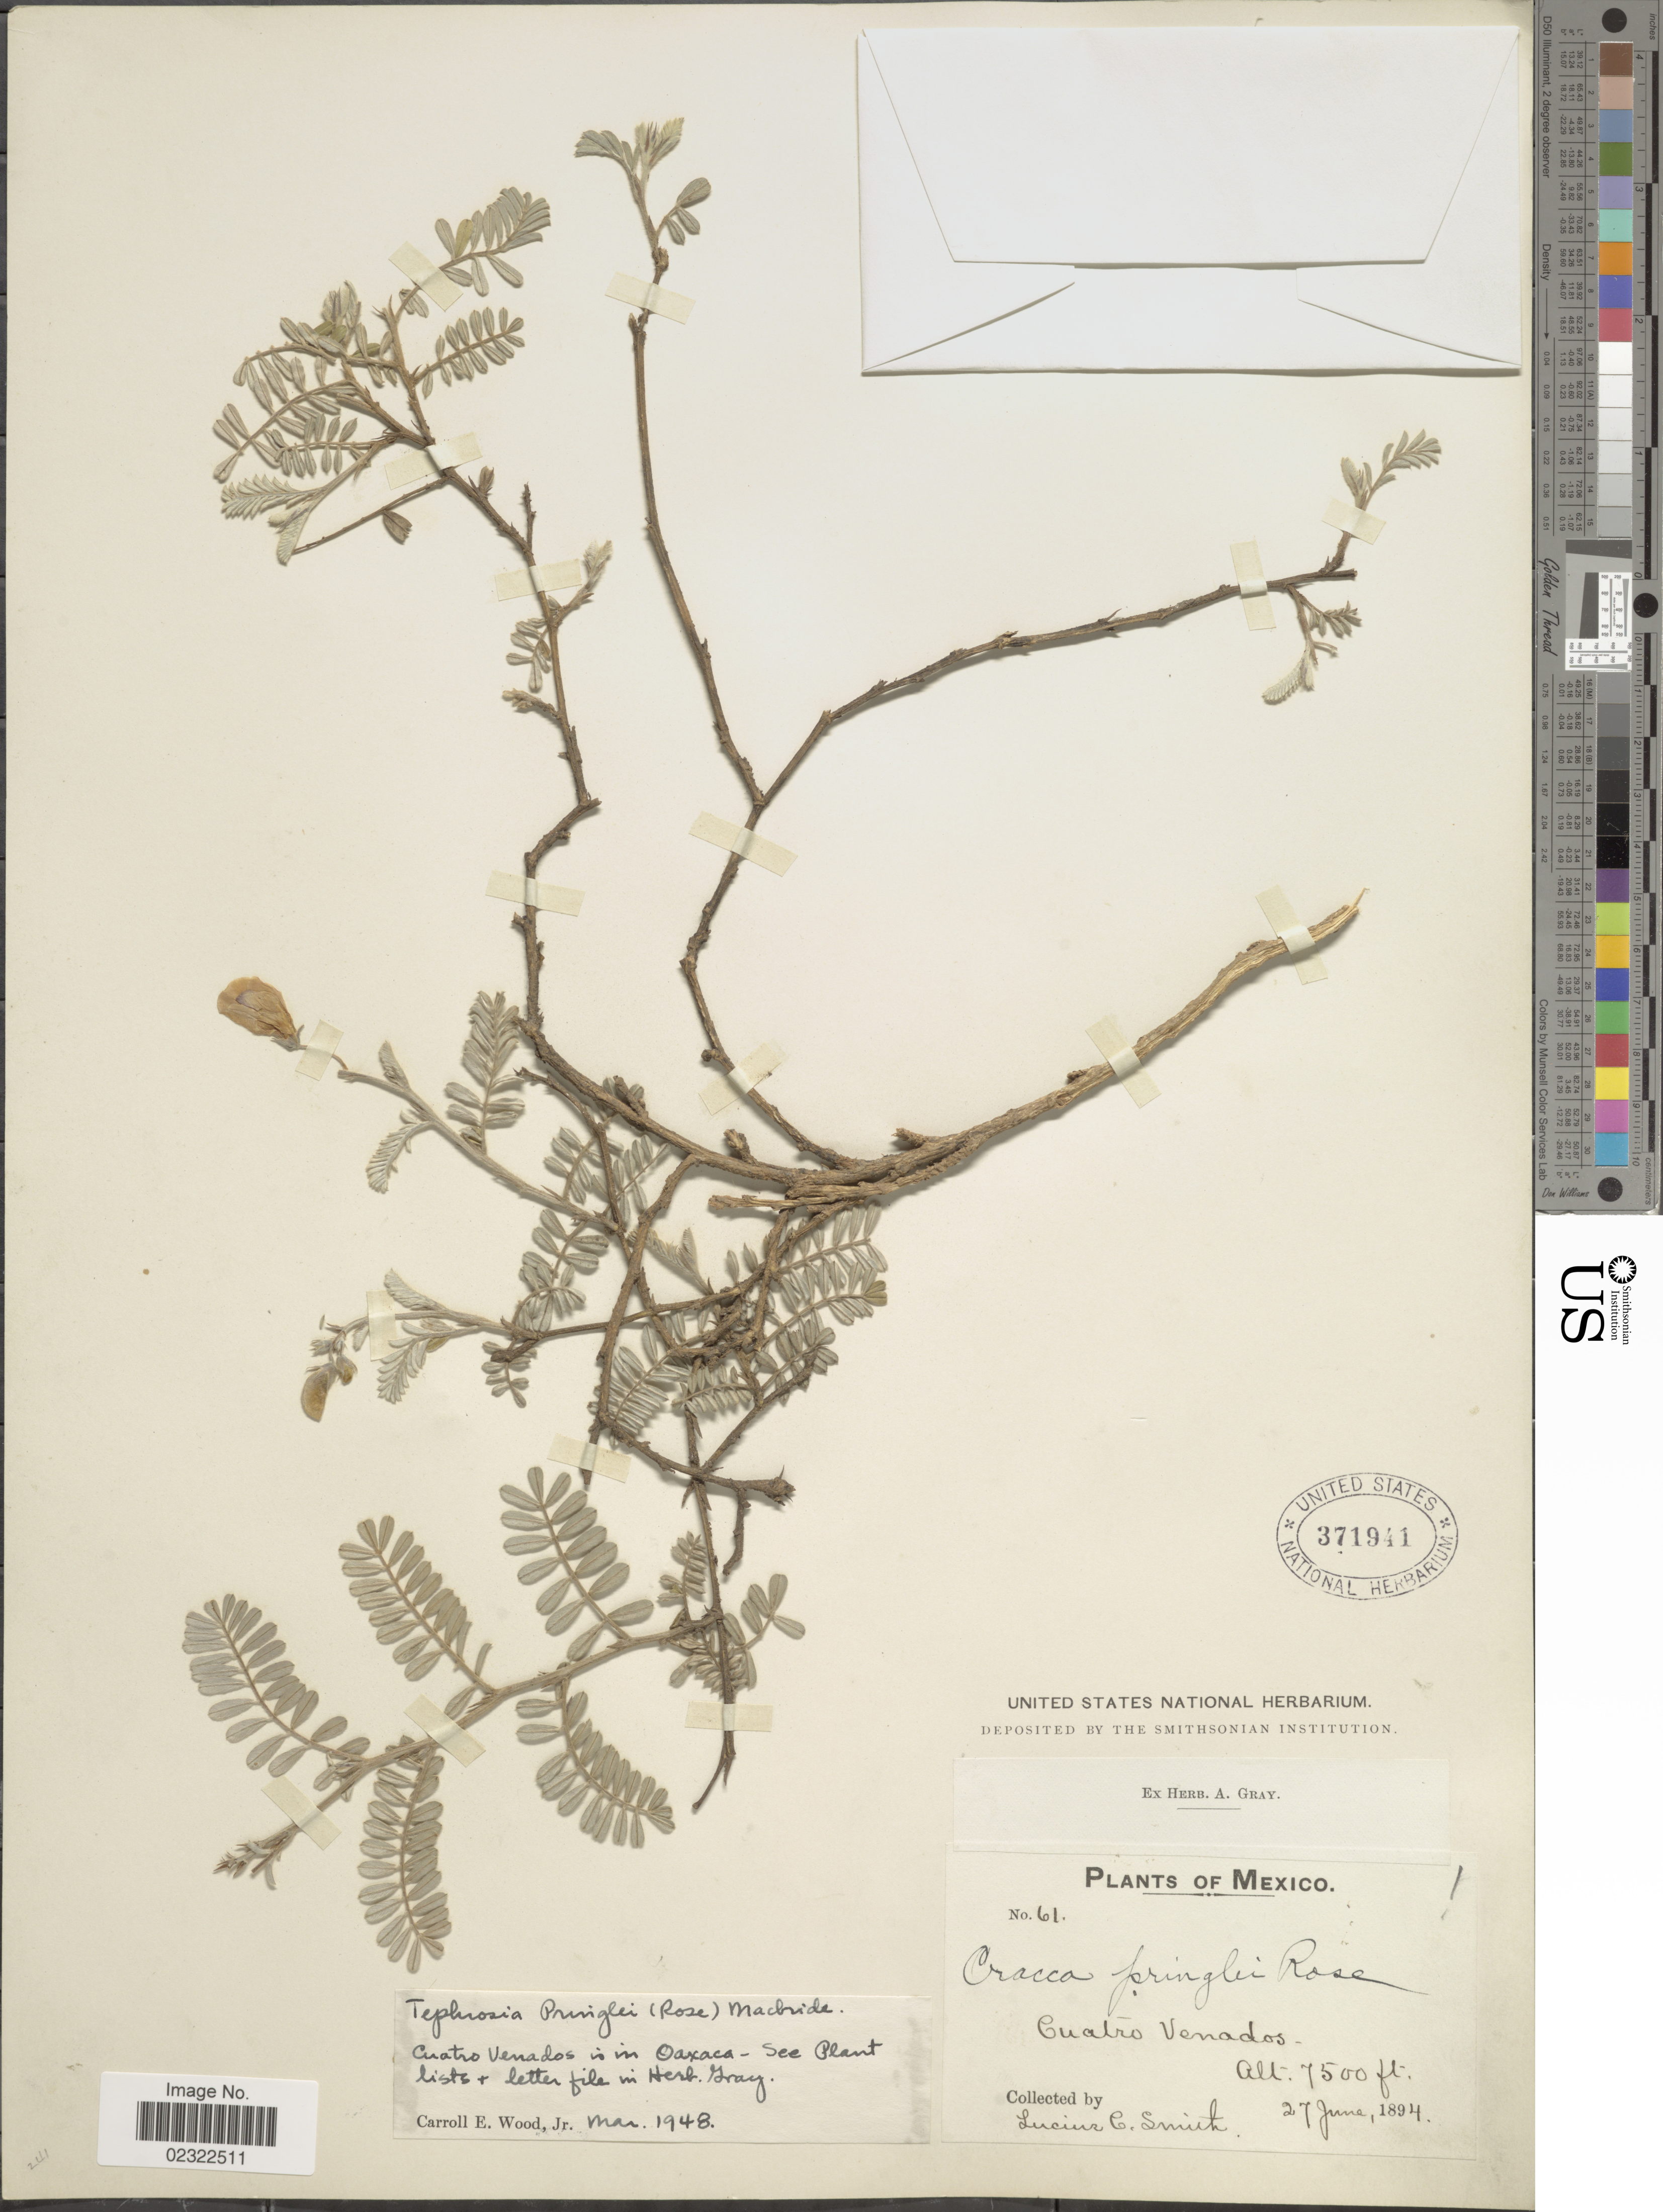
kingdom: Plantae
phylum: Tracheophyta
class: Magnoliopsida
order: Fabales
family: Fabaceae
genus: Tephrosia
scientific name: Tephrosia pringlei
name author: (Rose) J.F. Macbr.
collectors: L. C. Smith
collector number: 61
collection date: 1894-06-27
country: Mexico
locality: Cuatro Venados,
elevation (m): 2286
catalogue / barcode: US 371941